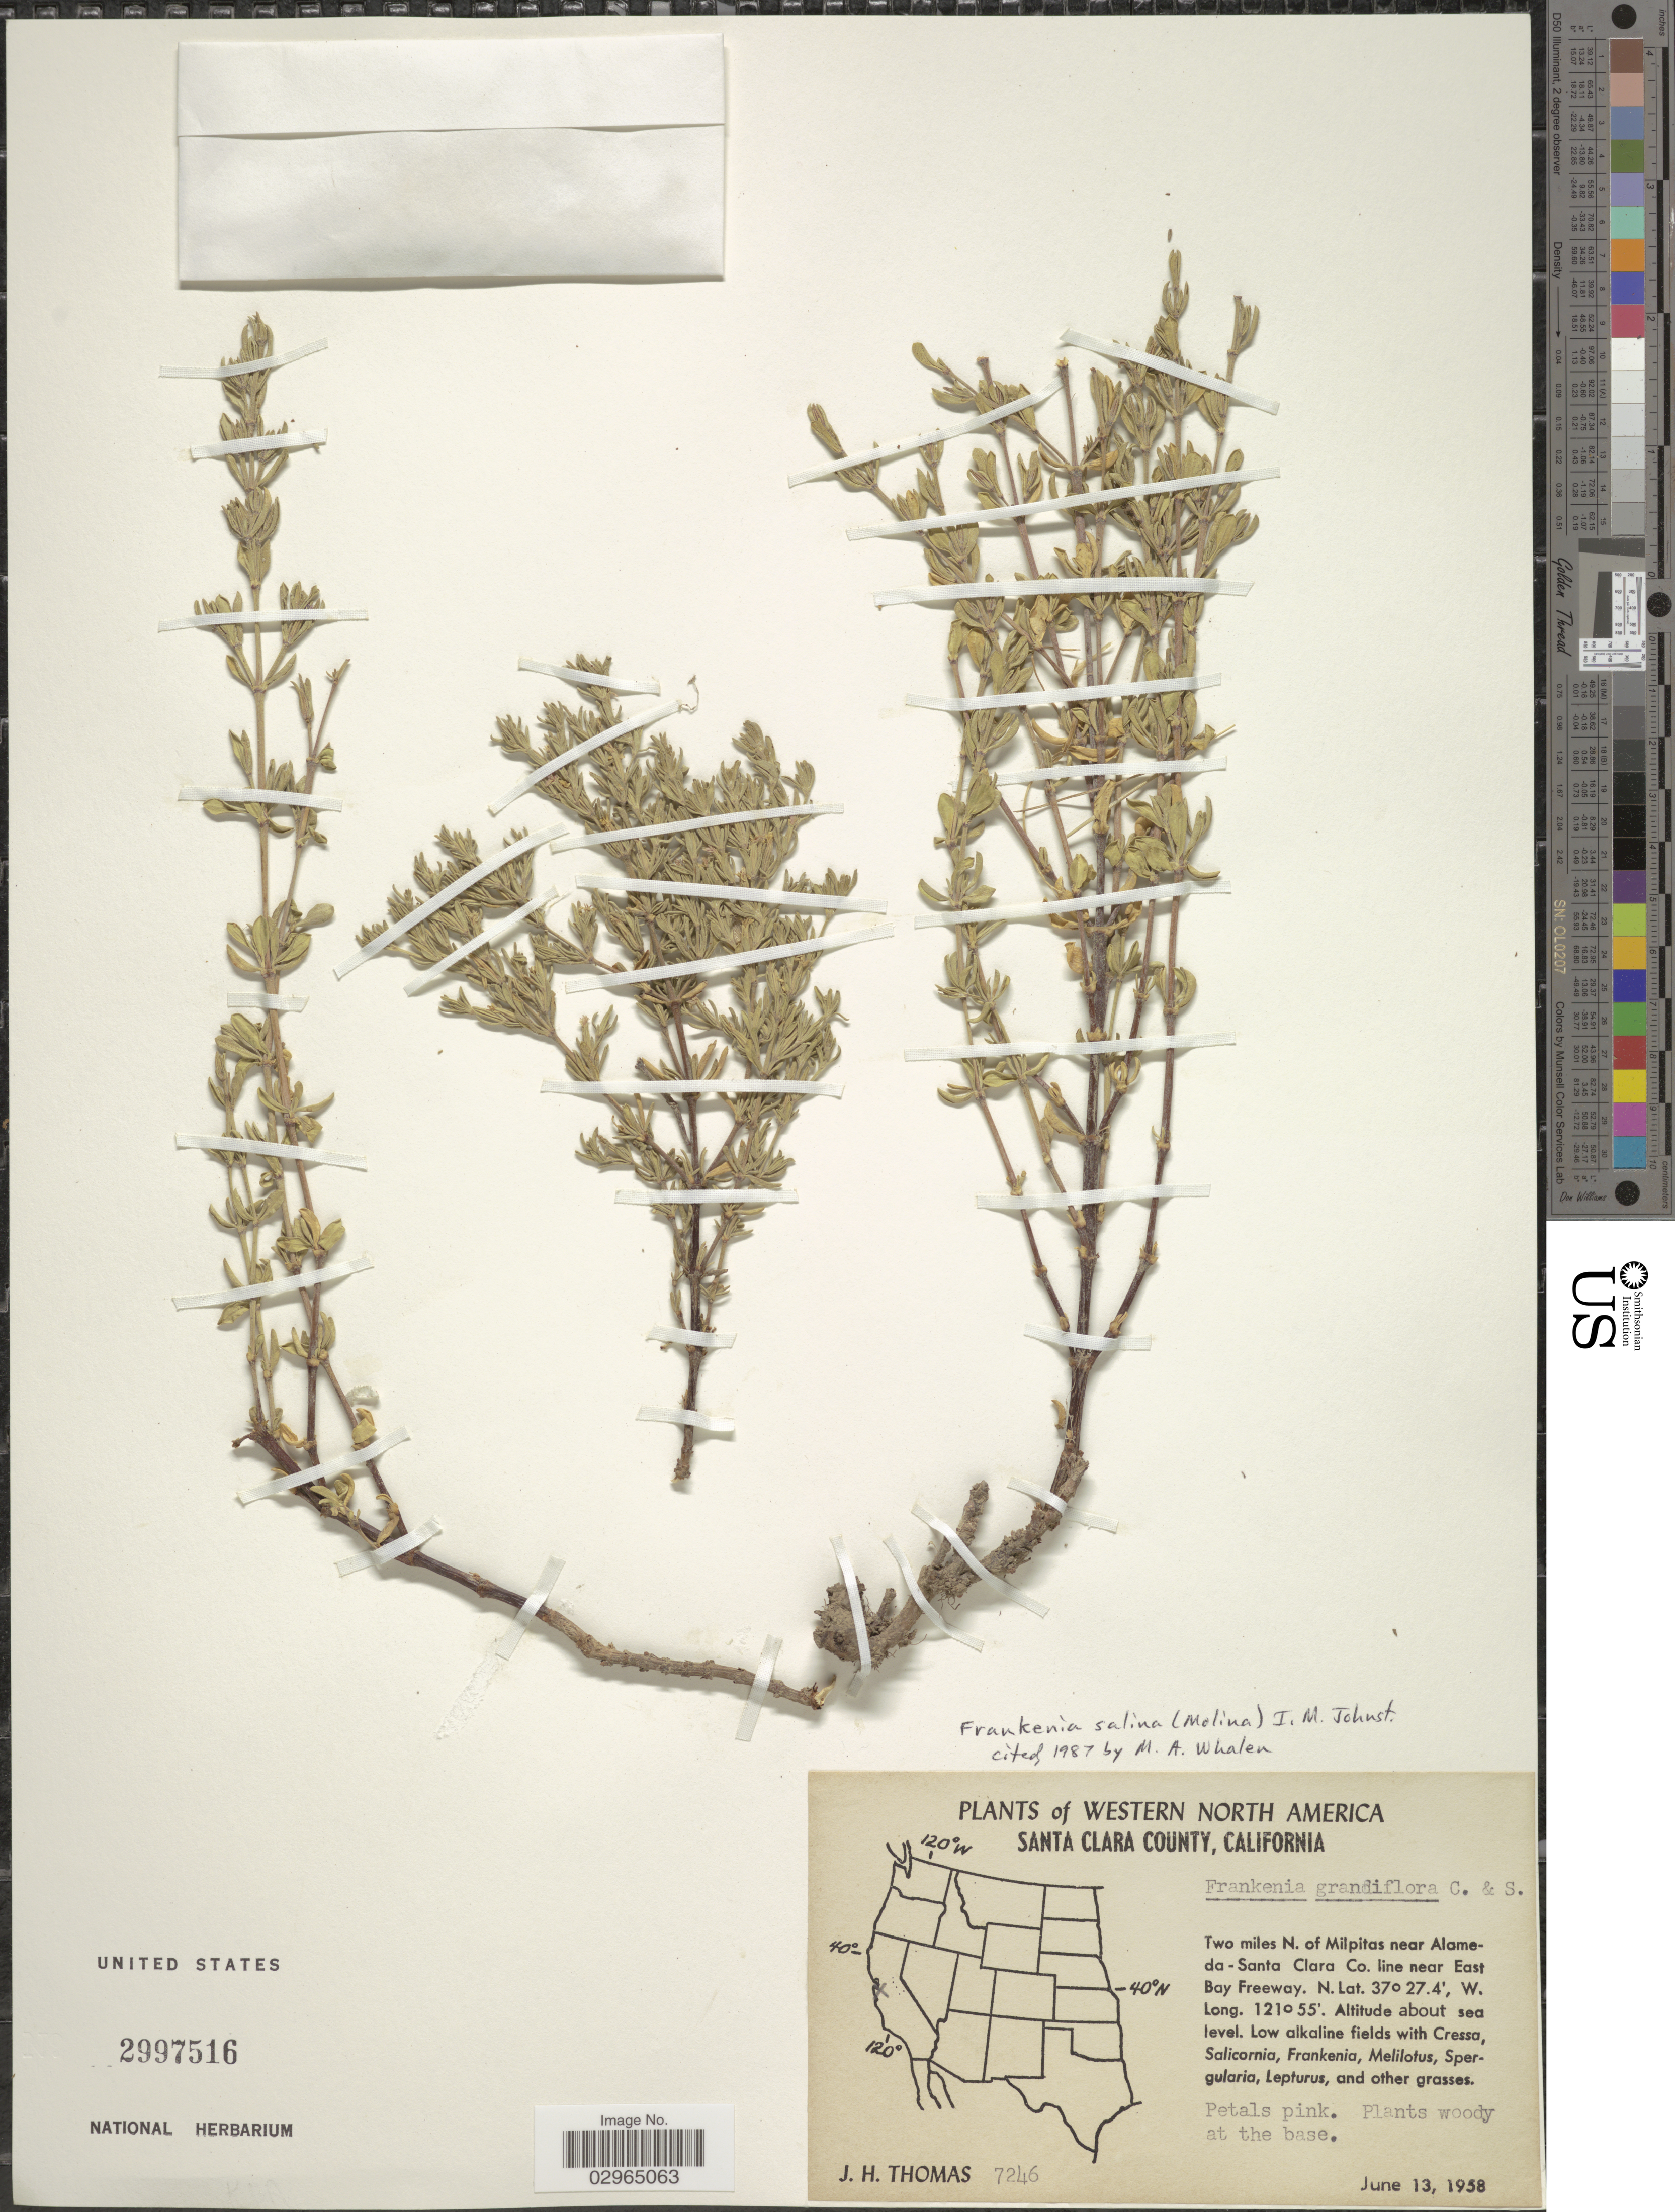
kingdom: Plantae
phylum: Tracheophyta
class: Magnoliopsida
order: Caryophyllales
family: Frankeniaceae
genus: Frankenia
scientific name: Frankenia salina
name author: (Molina) I.M. Johnst.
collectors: J. H. Thomas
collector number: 7246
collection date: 1958-06-13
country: United States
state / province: California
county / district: Santa Clara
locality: Western North America. Santa Clara County. Two miles N. of Milpitas near Alameda- Santa Clara Co. line near East Bay Freeway.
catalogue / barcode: US 2997516